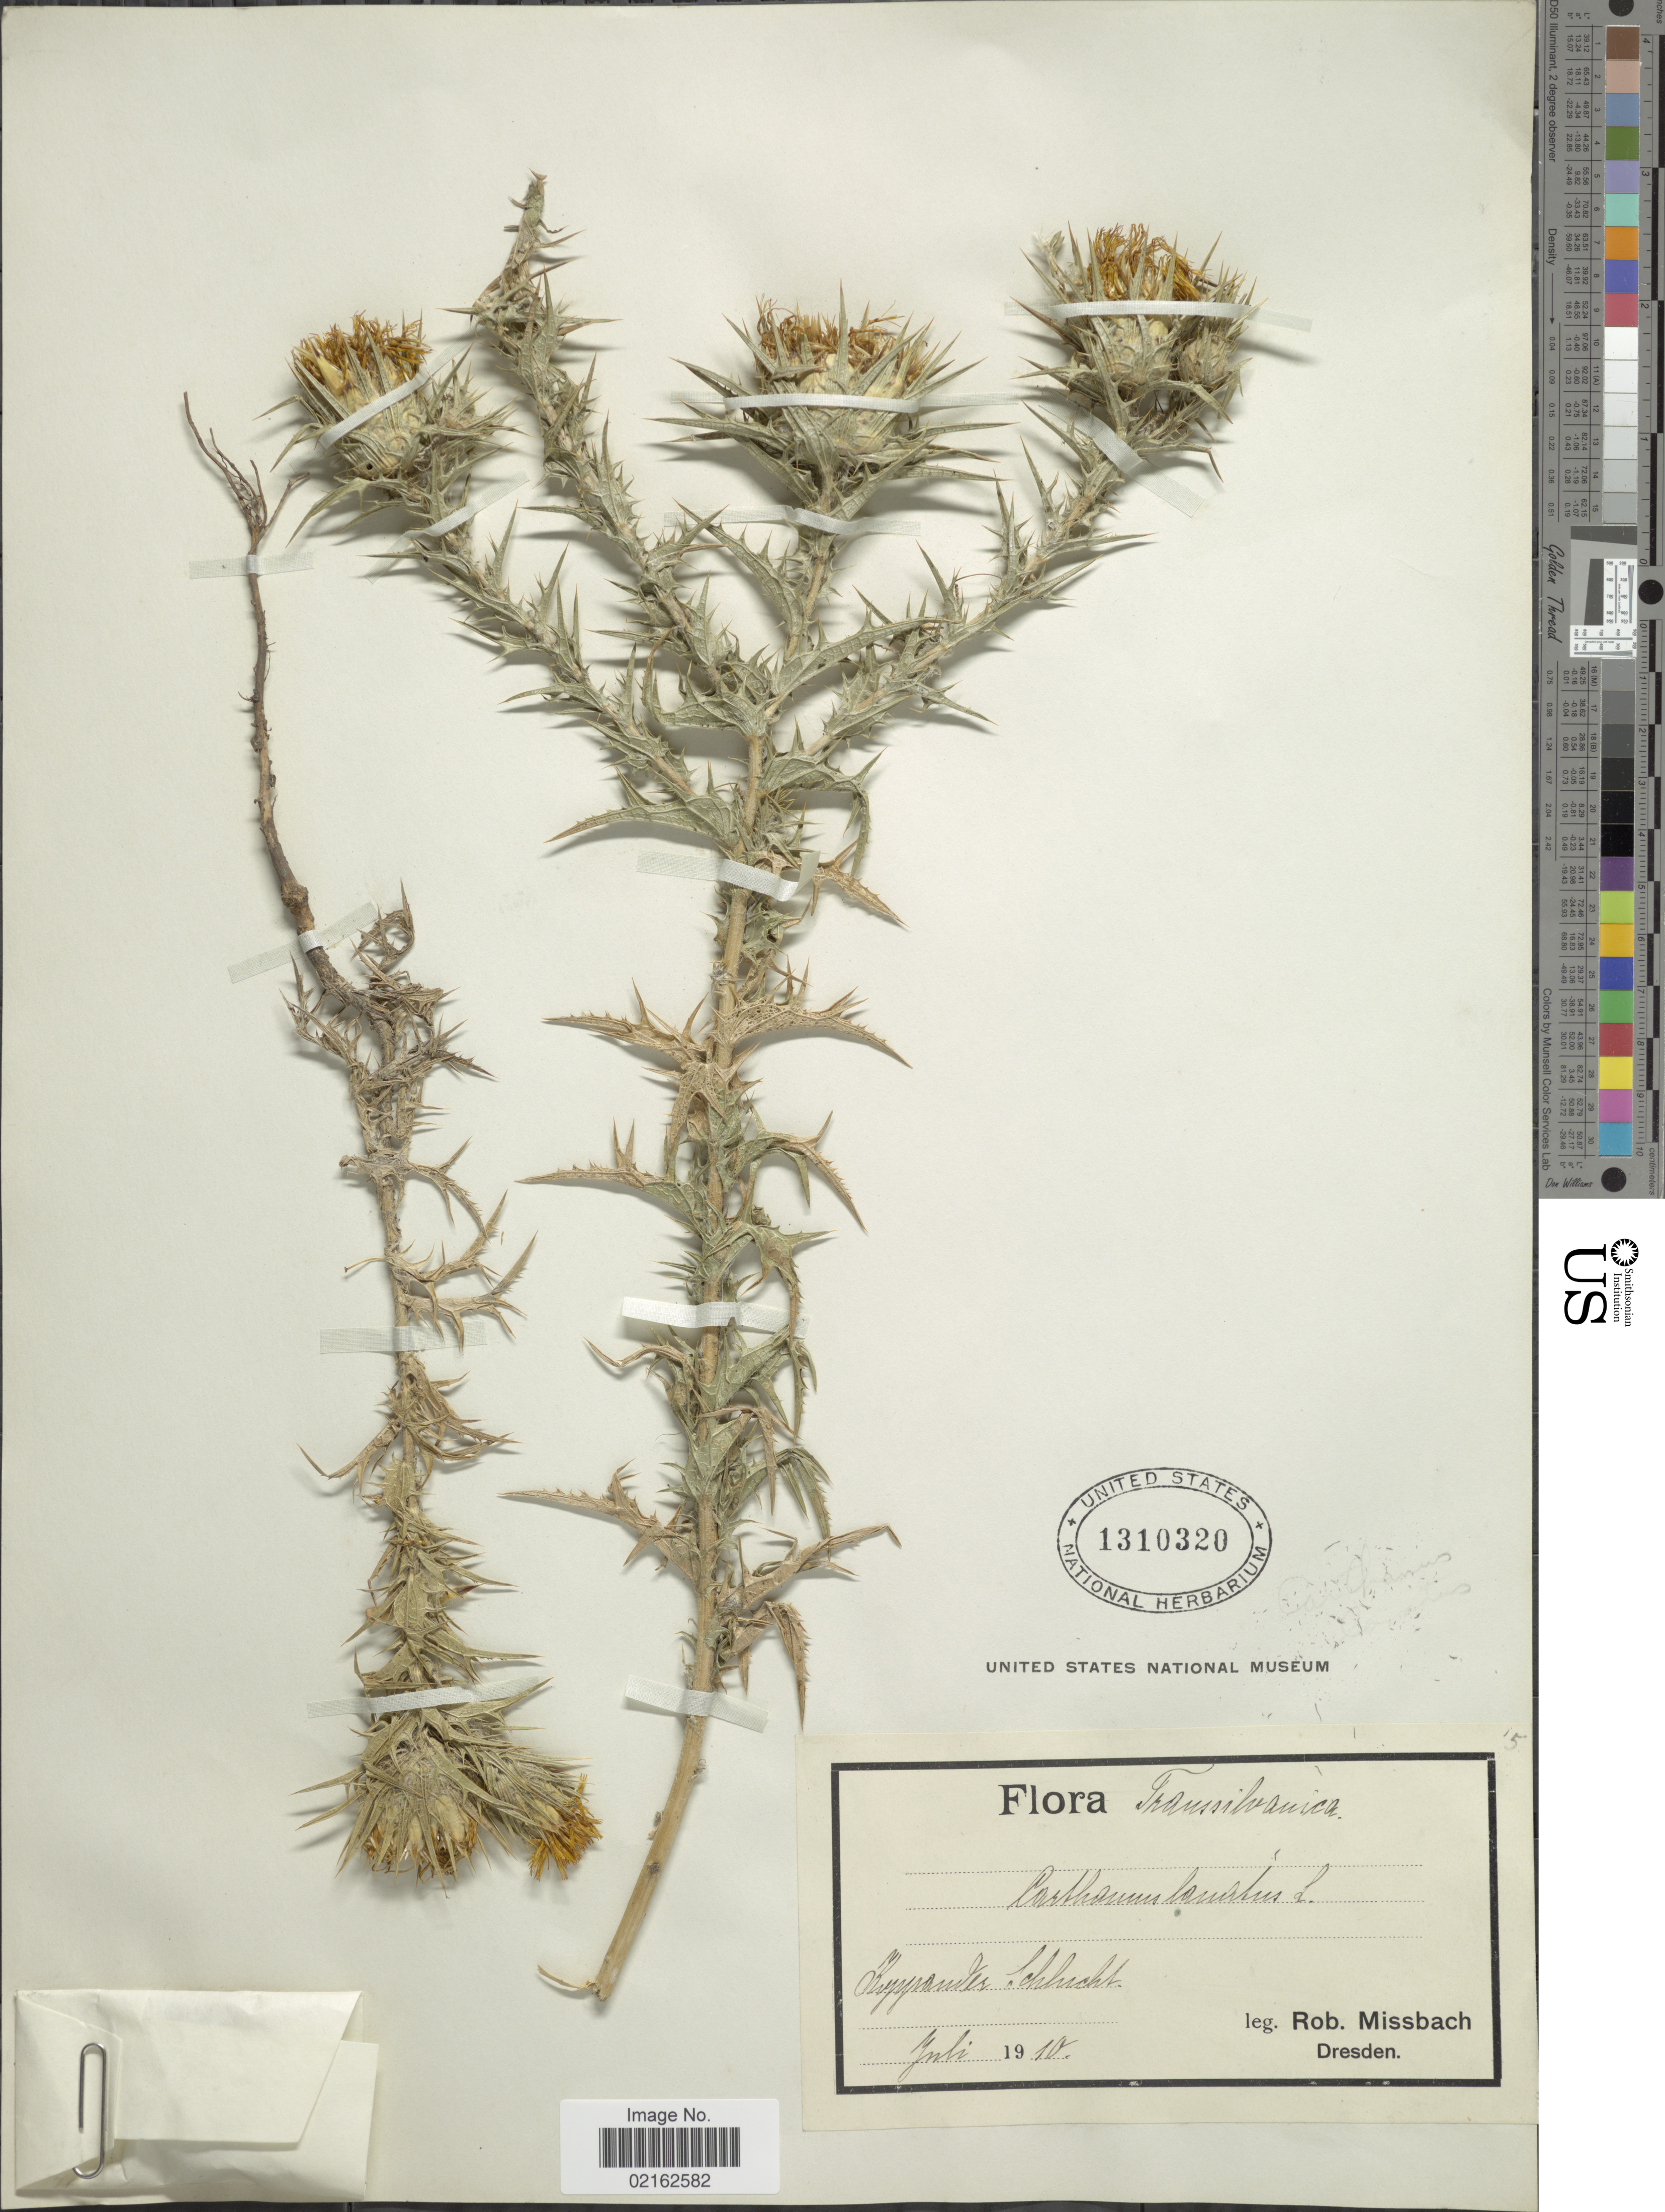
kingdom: Plantae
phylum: Tracheophyta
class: Magnoliopsida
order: Asterales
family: Asteraceae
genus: Carthamus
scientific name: Carthamus lanatus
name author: L.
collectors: R. Missbach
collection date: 1910-07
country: Romania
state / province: Neamt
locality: [illegible text]paudes Schlucht[interpreted]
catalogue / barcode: US 1310320